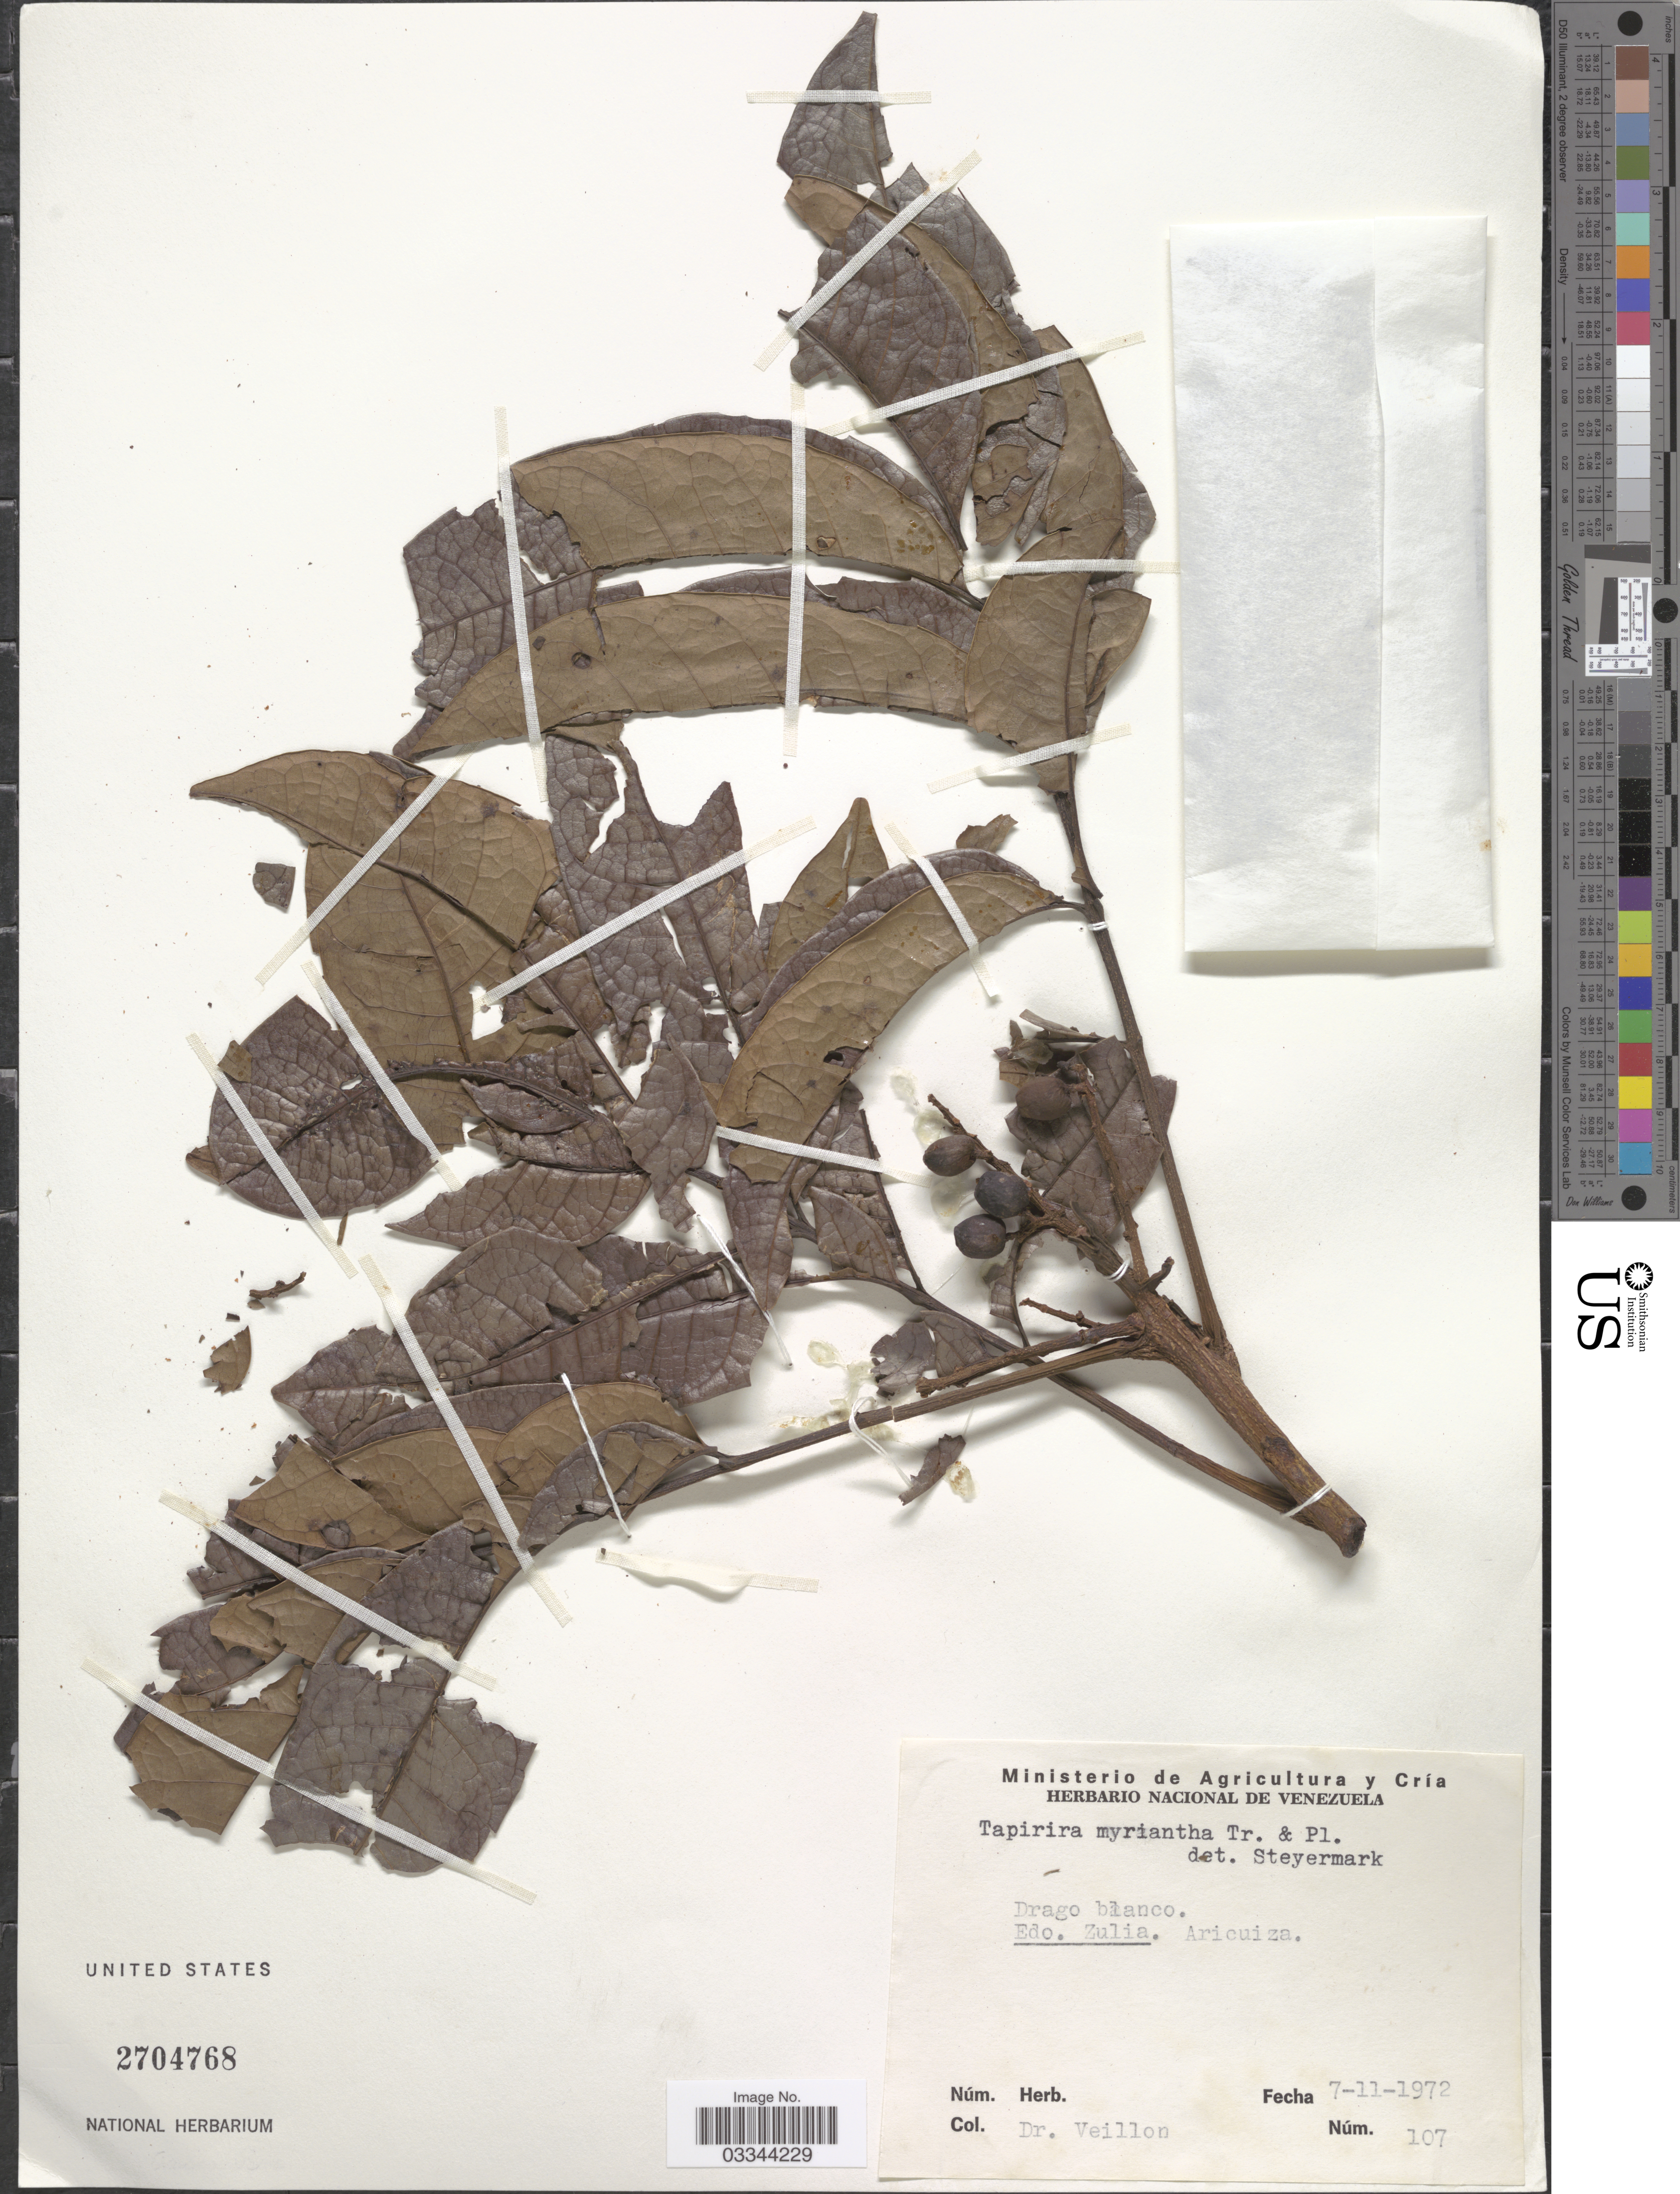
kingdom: Plantae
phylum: Tracheophyta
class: Magnoliopsida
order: Sapindales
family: Anacardiaceae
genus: Tapirira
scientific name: Tapirira myriantha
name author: Triana & Planch.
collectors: -. Veillon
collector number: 107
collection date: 1972-11-07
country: Venezuela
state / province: Zulia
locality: Aricuiza.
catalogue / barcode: US 2704768